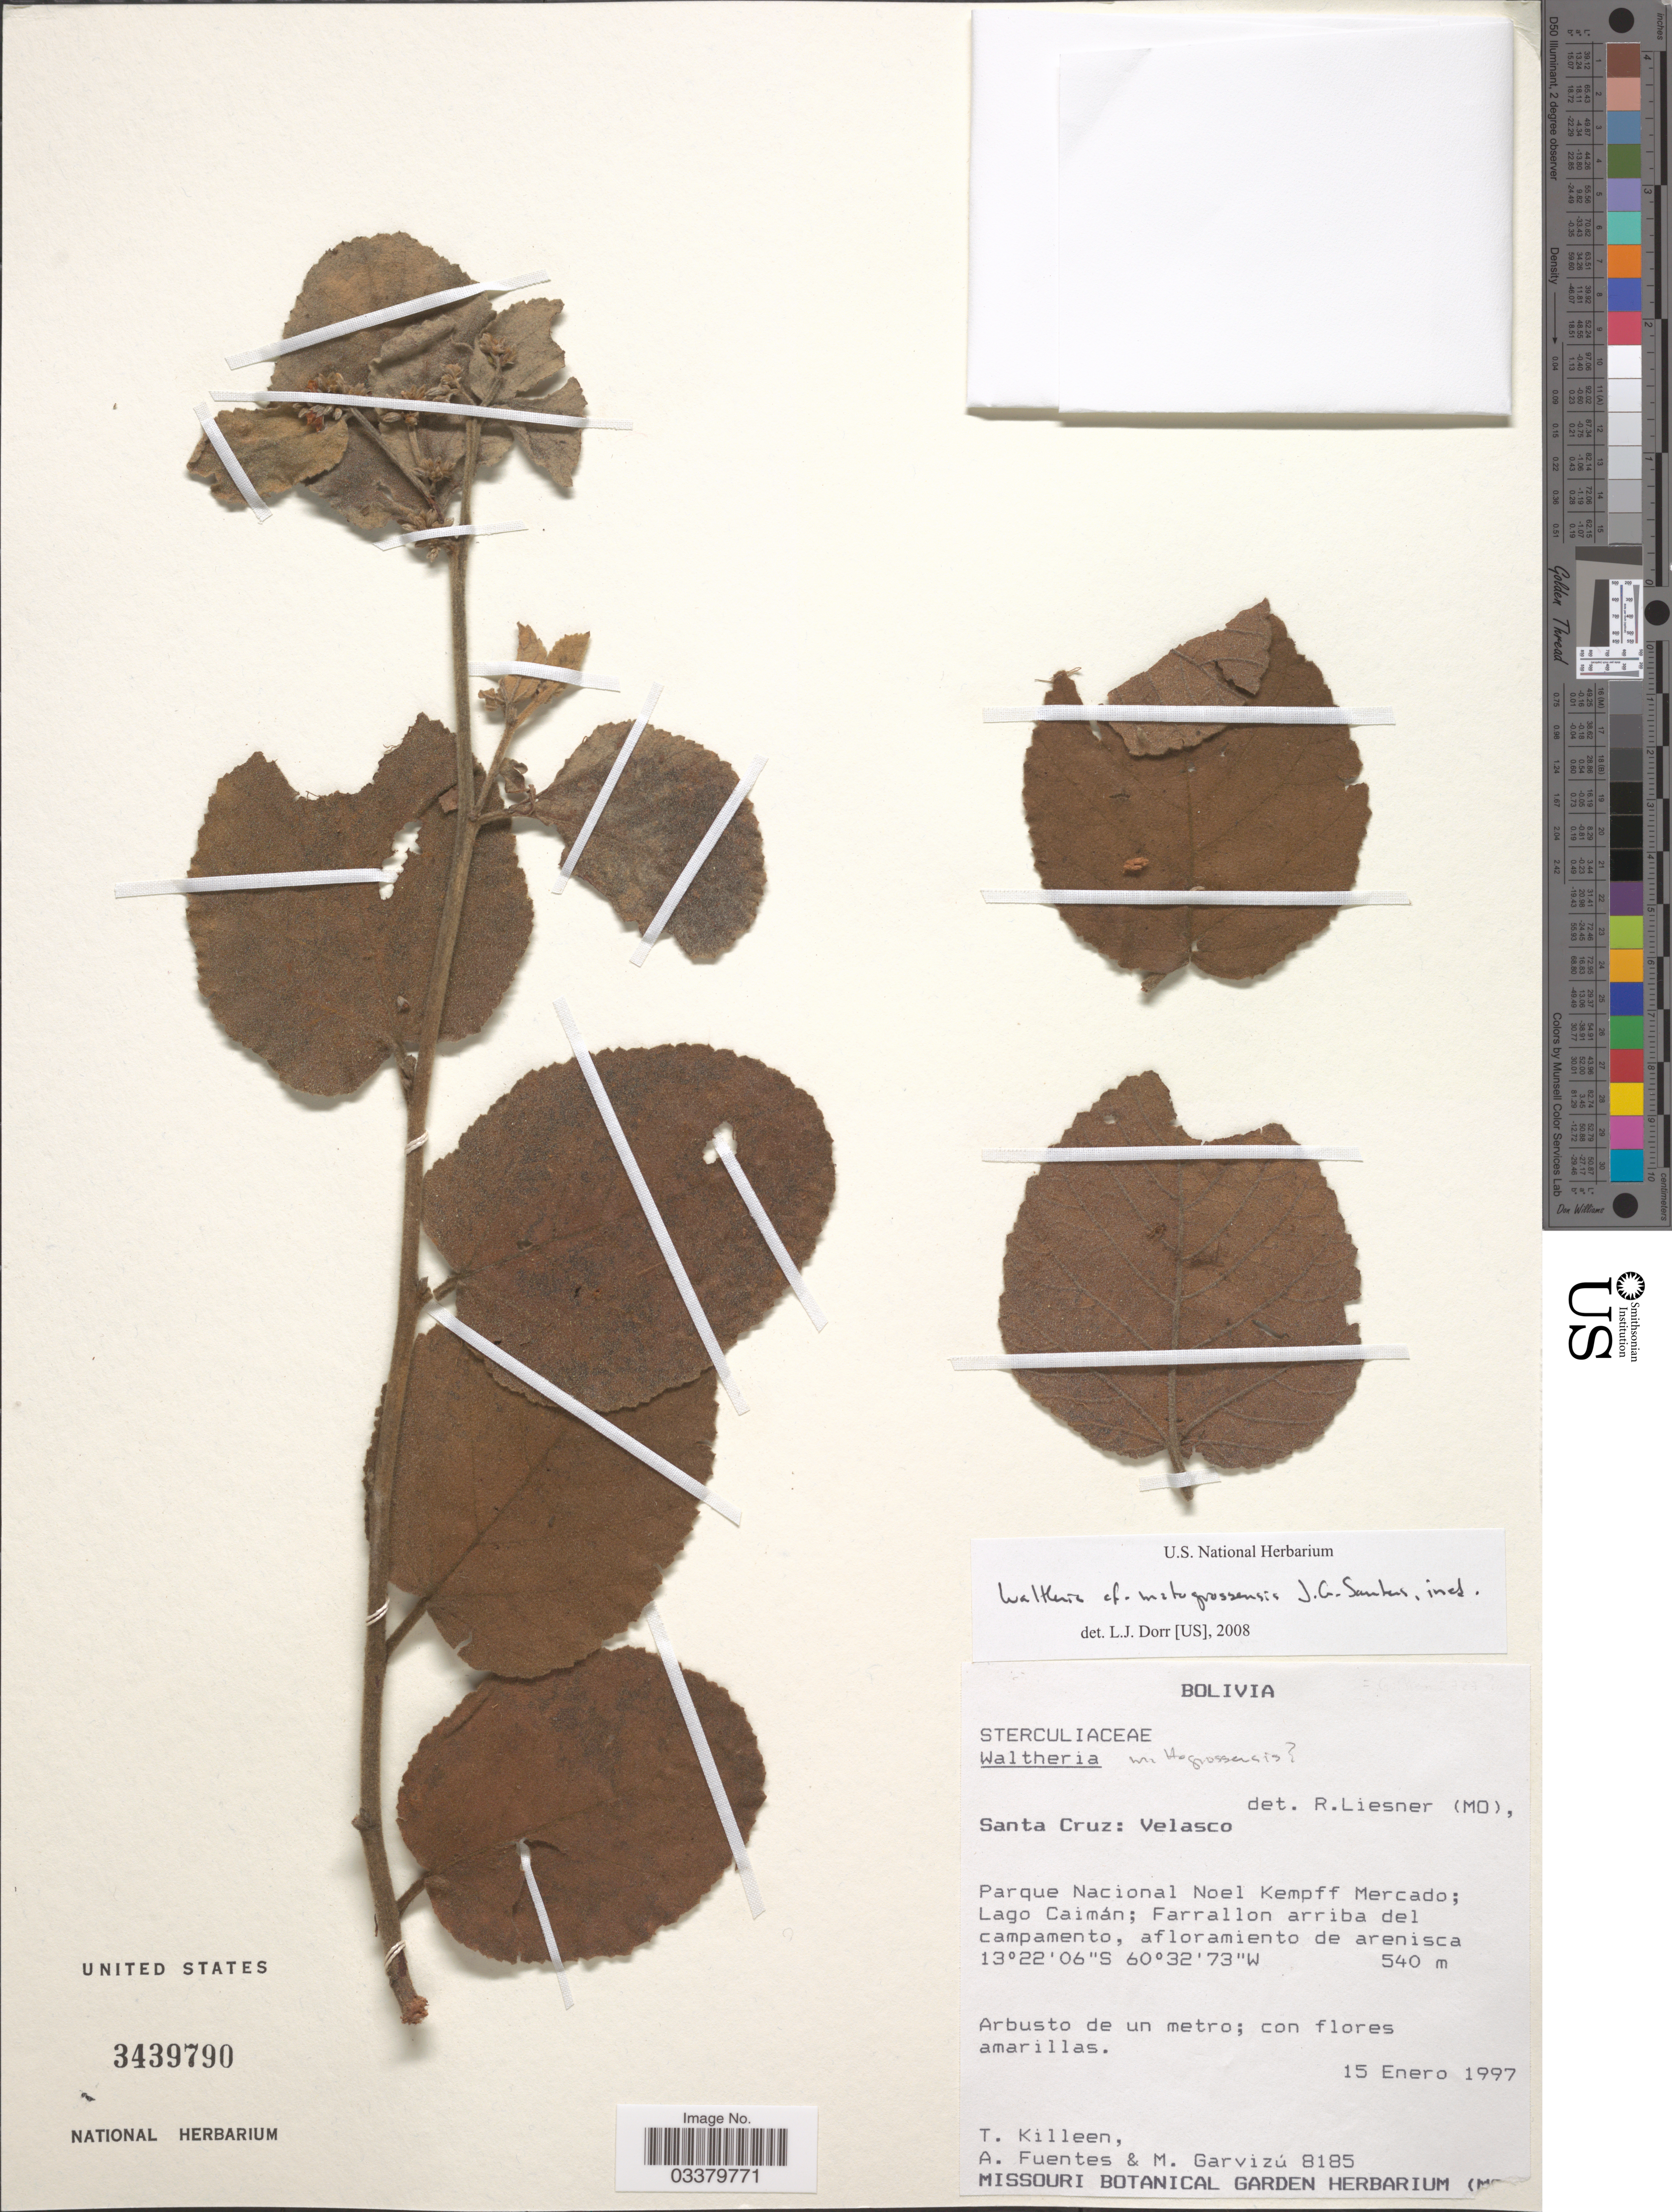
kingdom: Plantae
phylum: Tracheophyta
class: Magnoliopsida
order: Malvales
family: Malvaceae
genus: Waltheria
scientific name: Waltheria matogrossensis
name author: J.G. Saunders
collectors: T. J. Killeen, A. Fuentes & M. Garvizu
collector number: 8185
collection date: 1997-01-15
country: Bolivia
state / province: Santa Cruz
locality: Velasco. Parque Nacional Noel Kempff Mercado; Lago Caimán; Farrallon arriba del campamento.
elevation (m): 540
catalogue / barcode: US 3439790